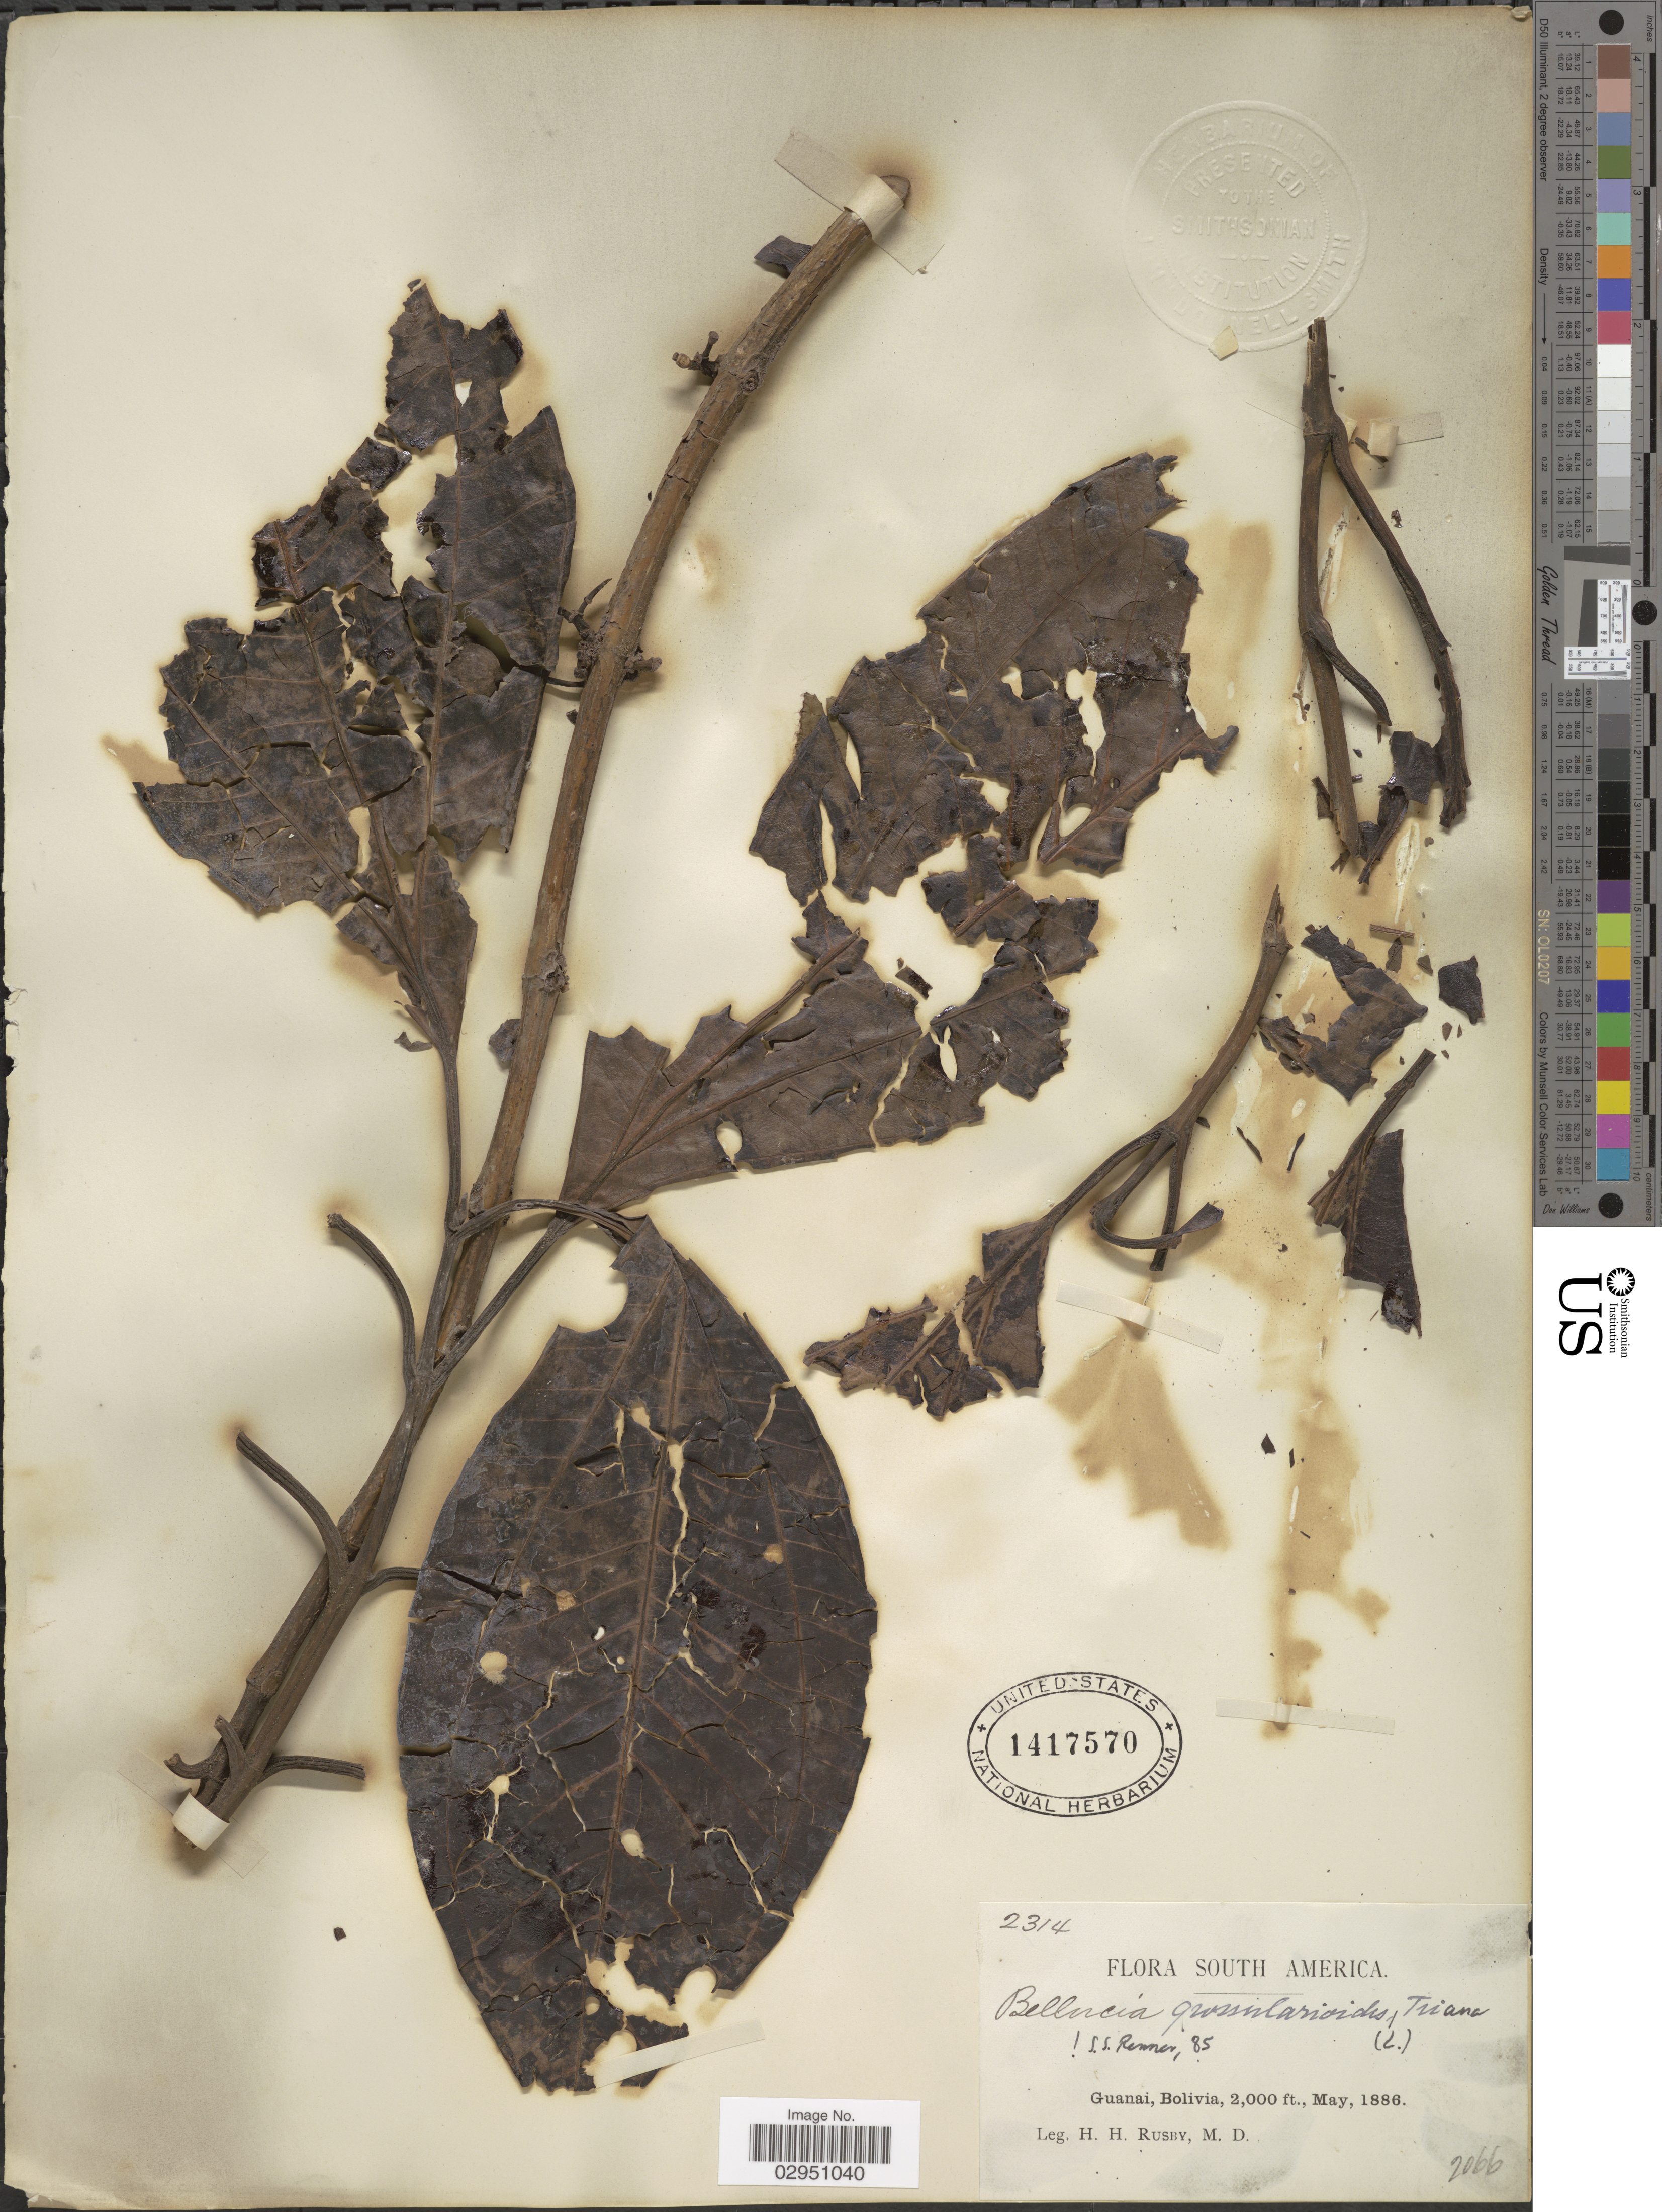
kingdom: Plantae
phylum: Tracheophyta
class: Magnoliopsida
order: Myrtales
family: Melastomataceae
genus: Bellucia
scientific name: Bellucia grossularioides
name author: (L.) Triana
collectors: H. H. Rusby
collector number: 2314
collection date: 1886-05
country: Bolivia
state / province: La Páz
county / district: Larecaja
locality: Guanay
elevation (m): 610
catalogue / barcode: US 1417570